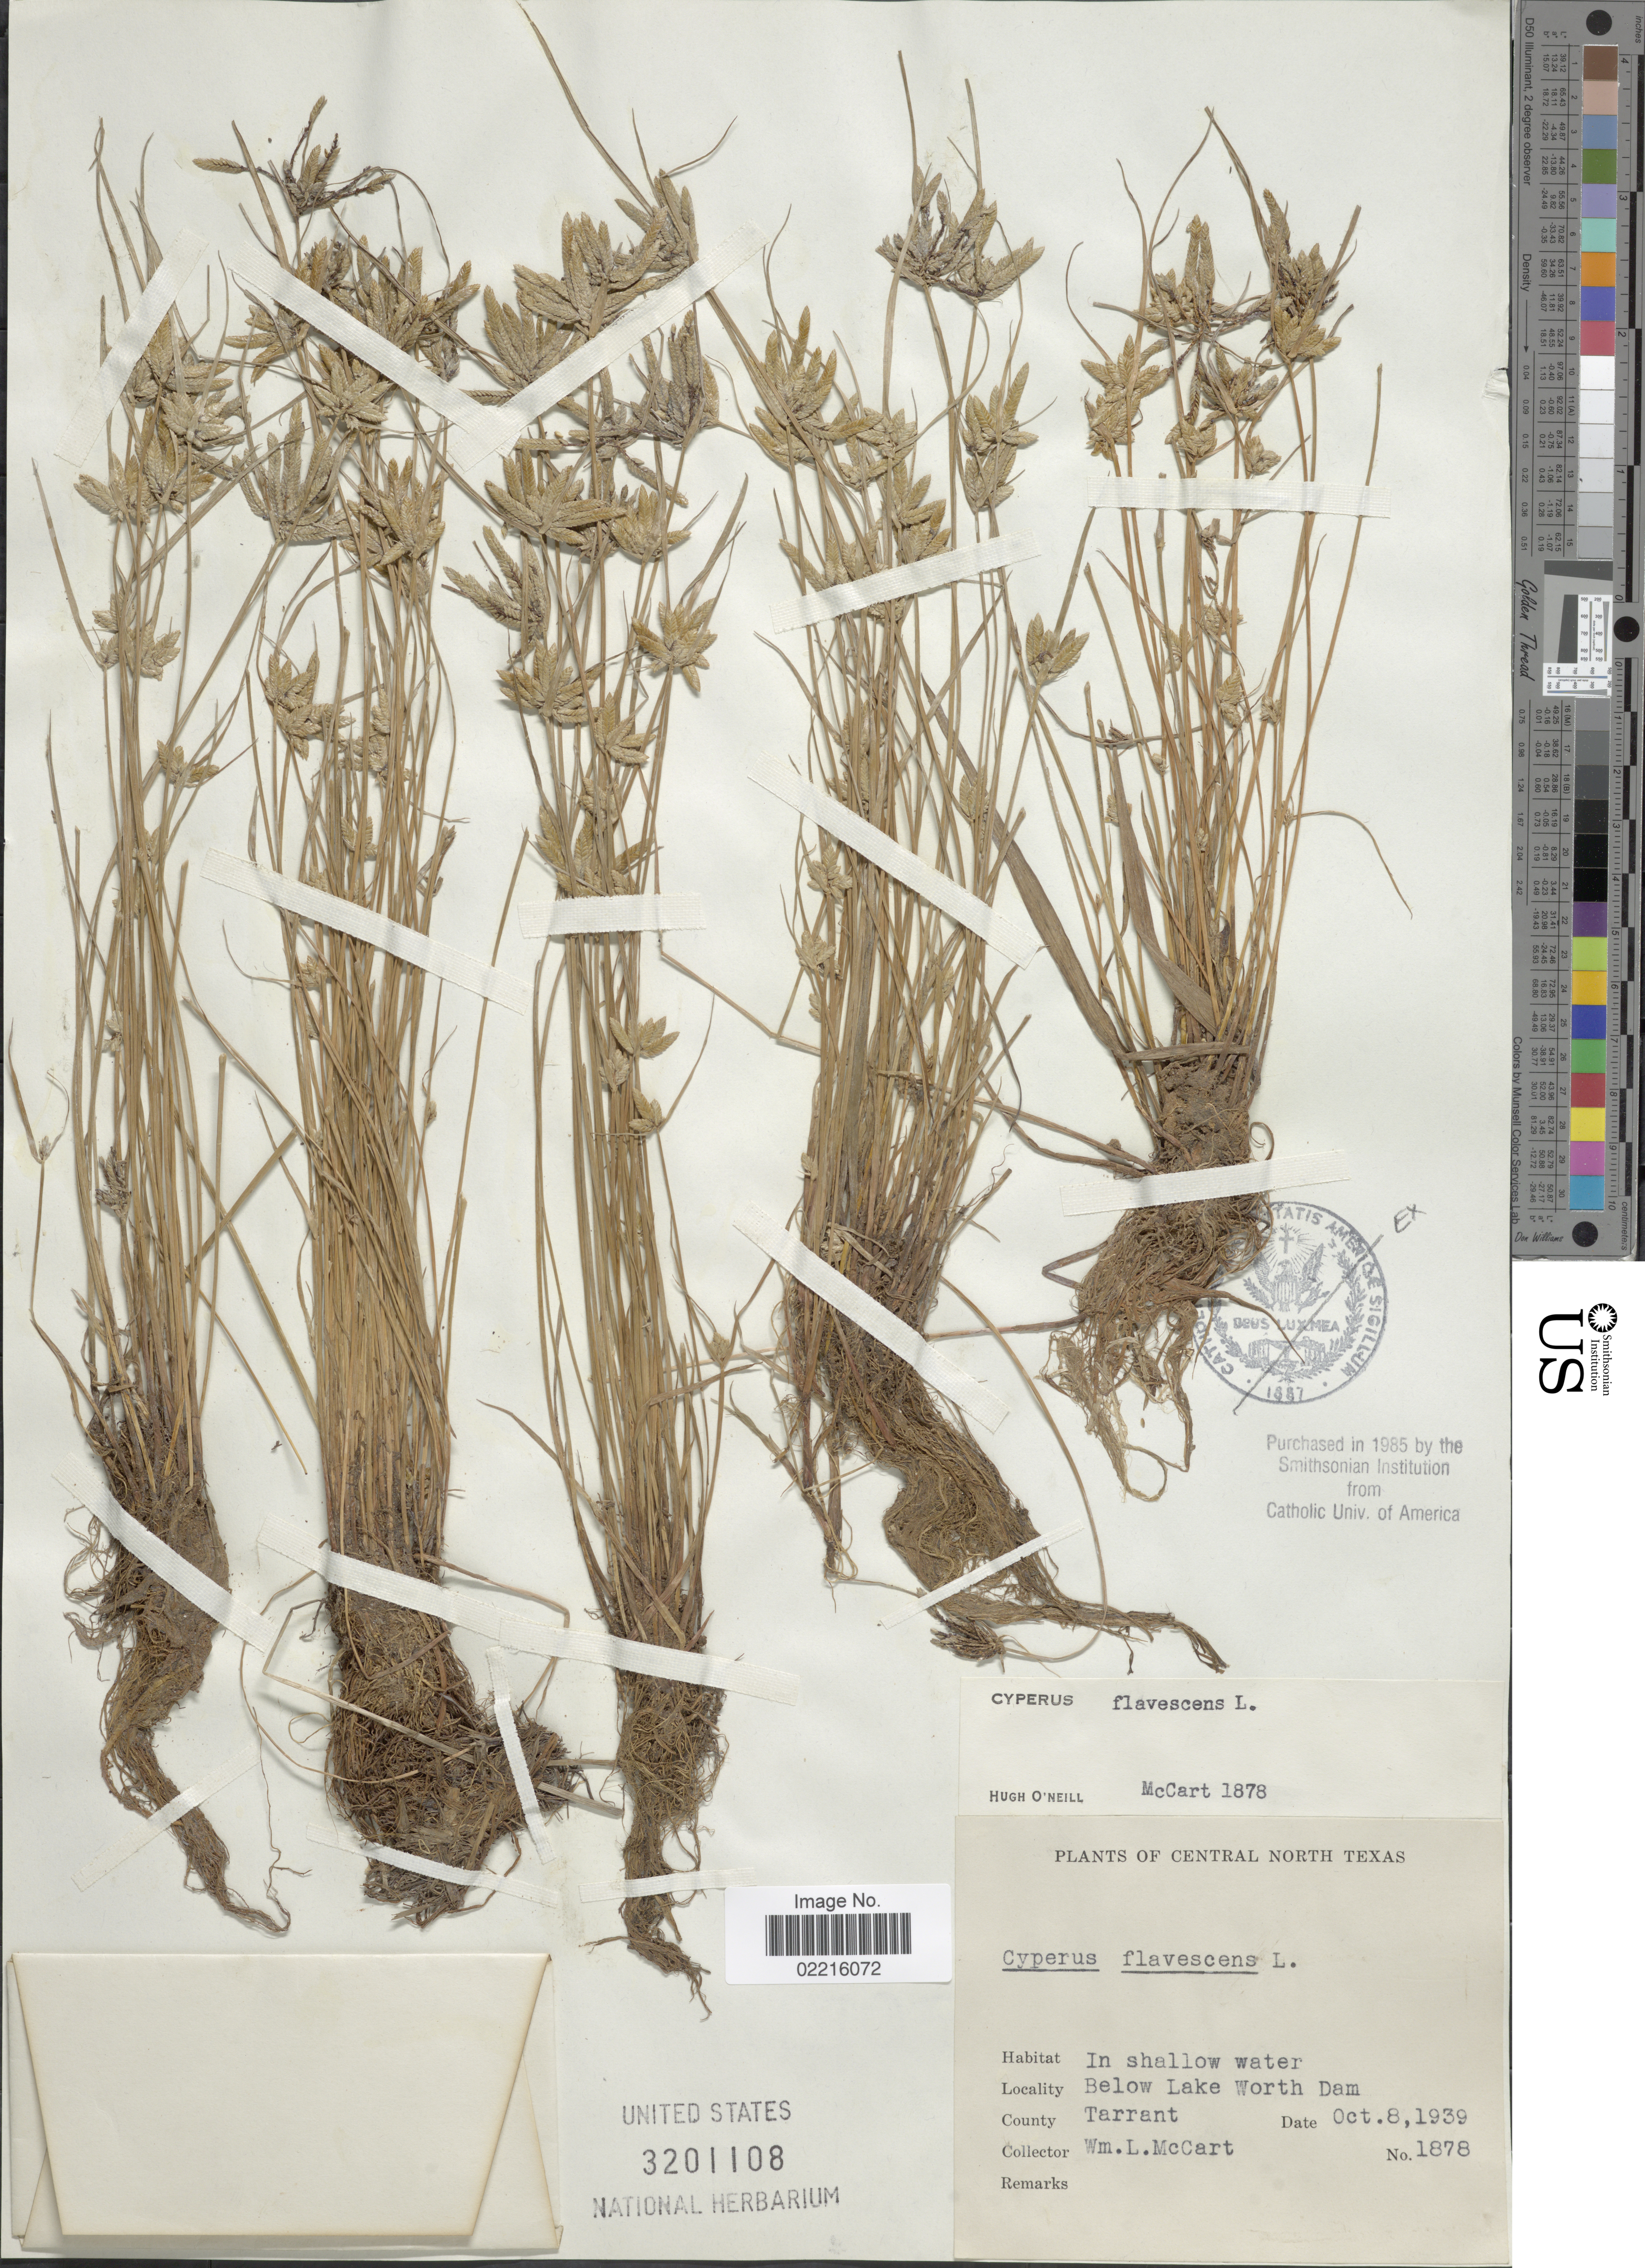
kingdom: Plantae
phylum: Tracheophyta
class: Liliopsida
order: Poales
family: Cyperaceae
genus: Cyperus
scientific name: Cyperus flavescens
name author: L.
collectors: W. McCart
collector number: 1878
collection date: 1939-10-08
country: United States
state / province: Texas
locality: Central NorthTexas, In shallow water, Below Lake Worth Dam, County Tarrant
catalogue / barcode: US 3201108